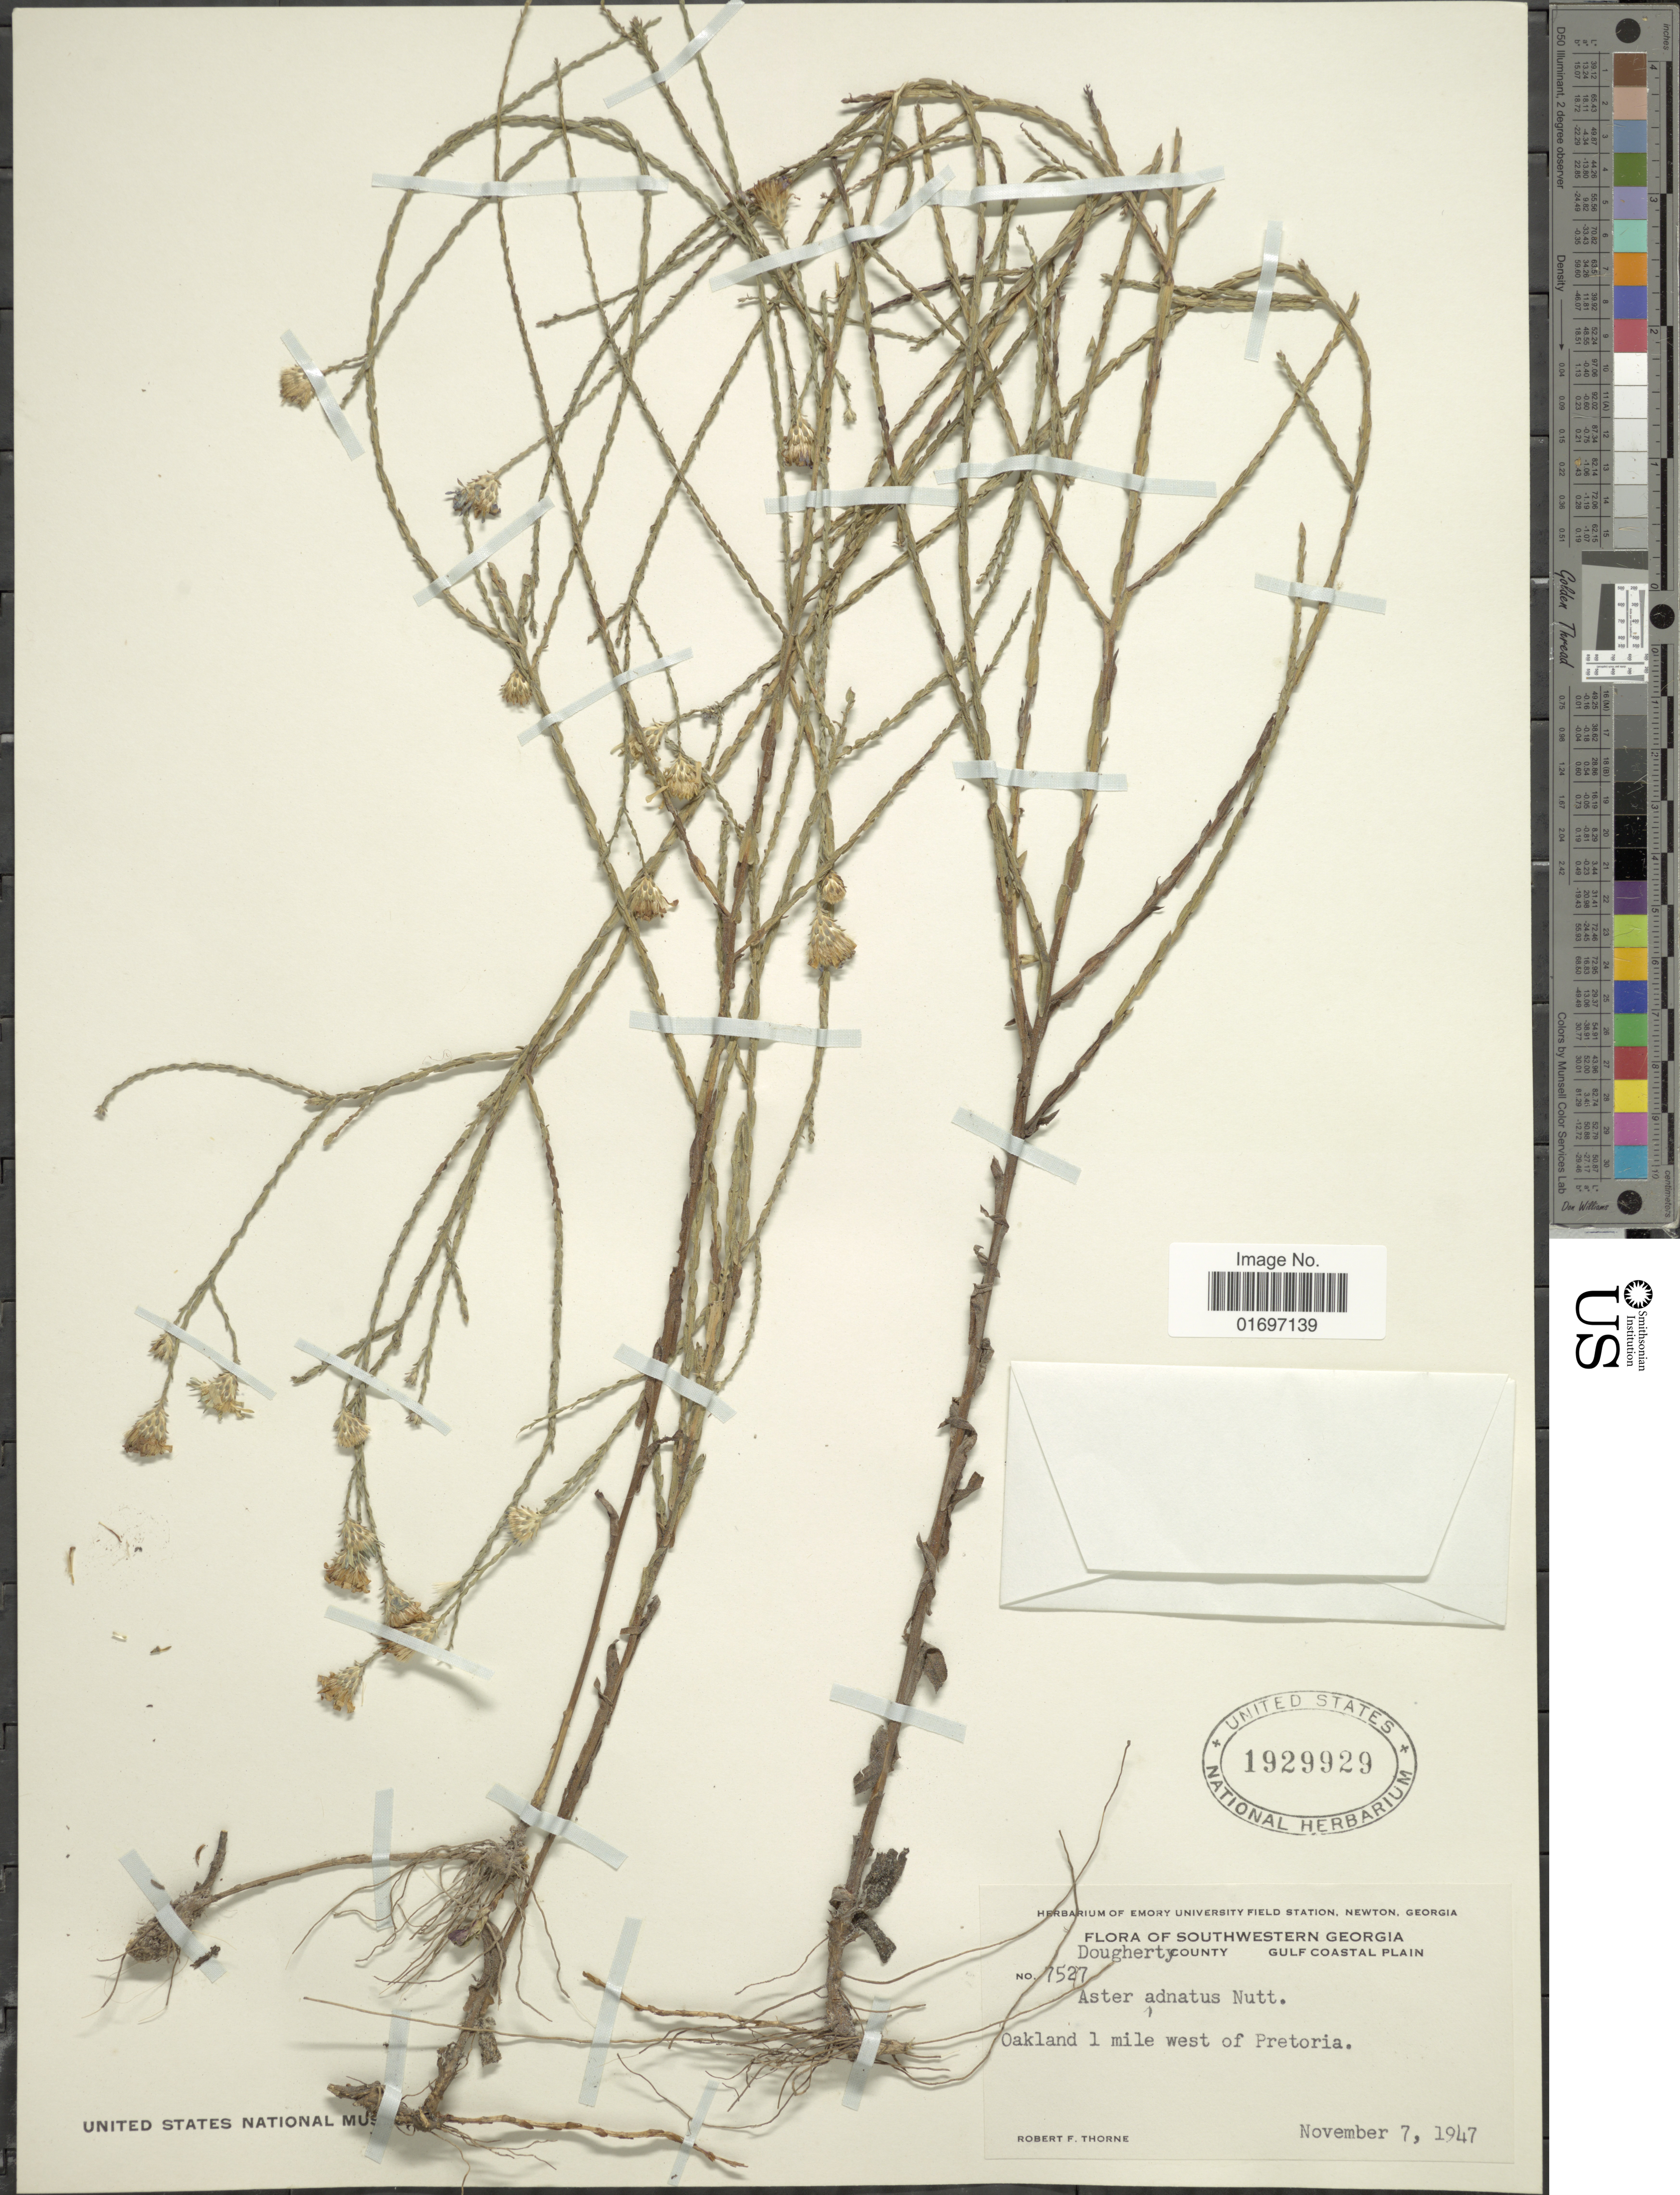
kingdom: Plantae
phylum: Tracheophyta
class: Magnoliopsida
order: Asterales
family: Asteraceae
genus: Symphyotrichum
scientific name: Symphyotrichum adnatum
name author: (Nutt.) G.L. Nesom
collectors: R. F. Thorne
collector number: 7527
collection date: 1947-11-07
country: United States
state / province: Georgia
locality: Southwestern Georgia. Dougherty county. Gulf Coastal Plain. Oakland 1 mile west of Pretoria.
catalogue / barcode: US 1929929